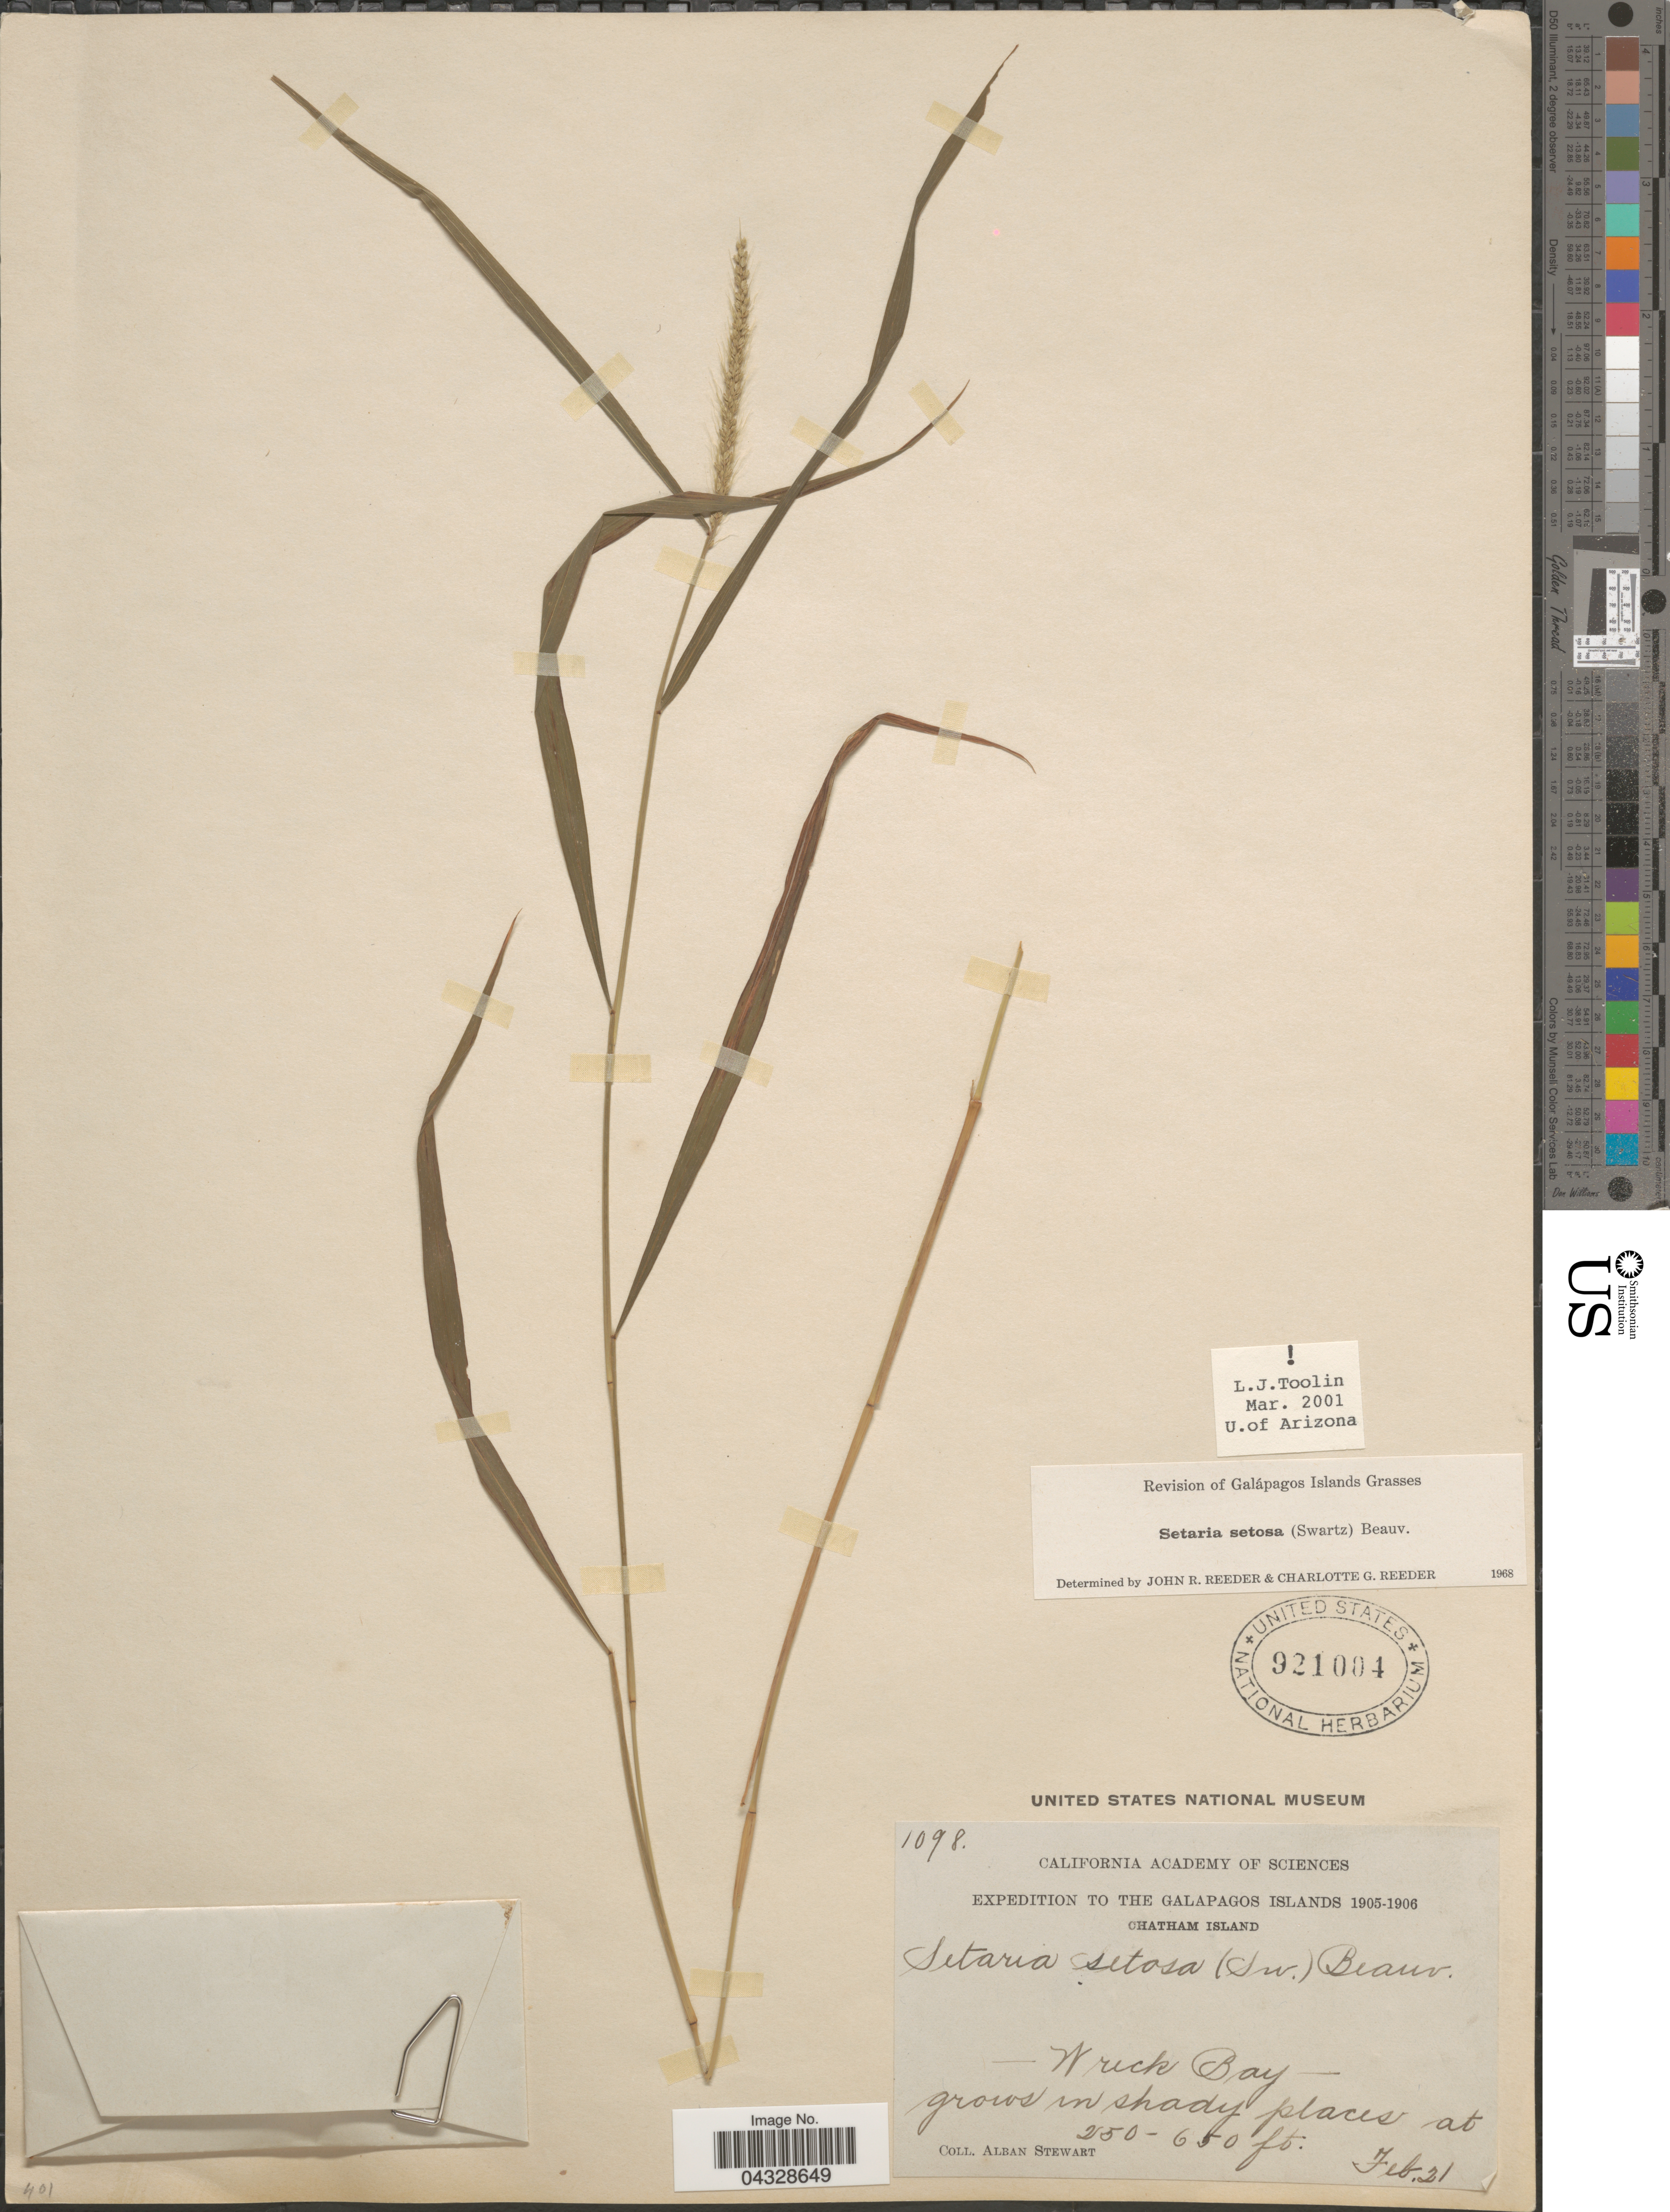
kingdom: Plantae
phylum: Tracheophyta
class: Liliopsida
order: Poales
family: Poaceae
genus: Setaria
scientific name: Setaria setosa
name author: (Sw.) P. Beauv.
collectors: A. Stewart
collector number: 1098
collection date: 1905-02-21/1906-02-21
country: Ecuador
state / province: Colón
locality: Expedition to the Galapagos Islands 1905-1906. Chatham Island. Wreck Bay.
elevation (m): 76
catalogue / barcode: US 921004